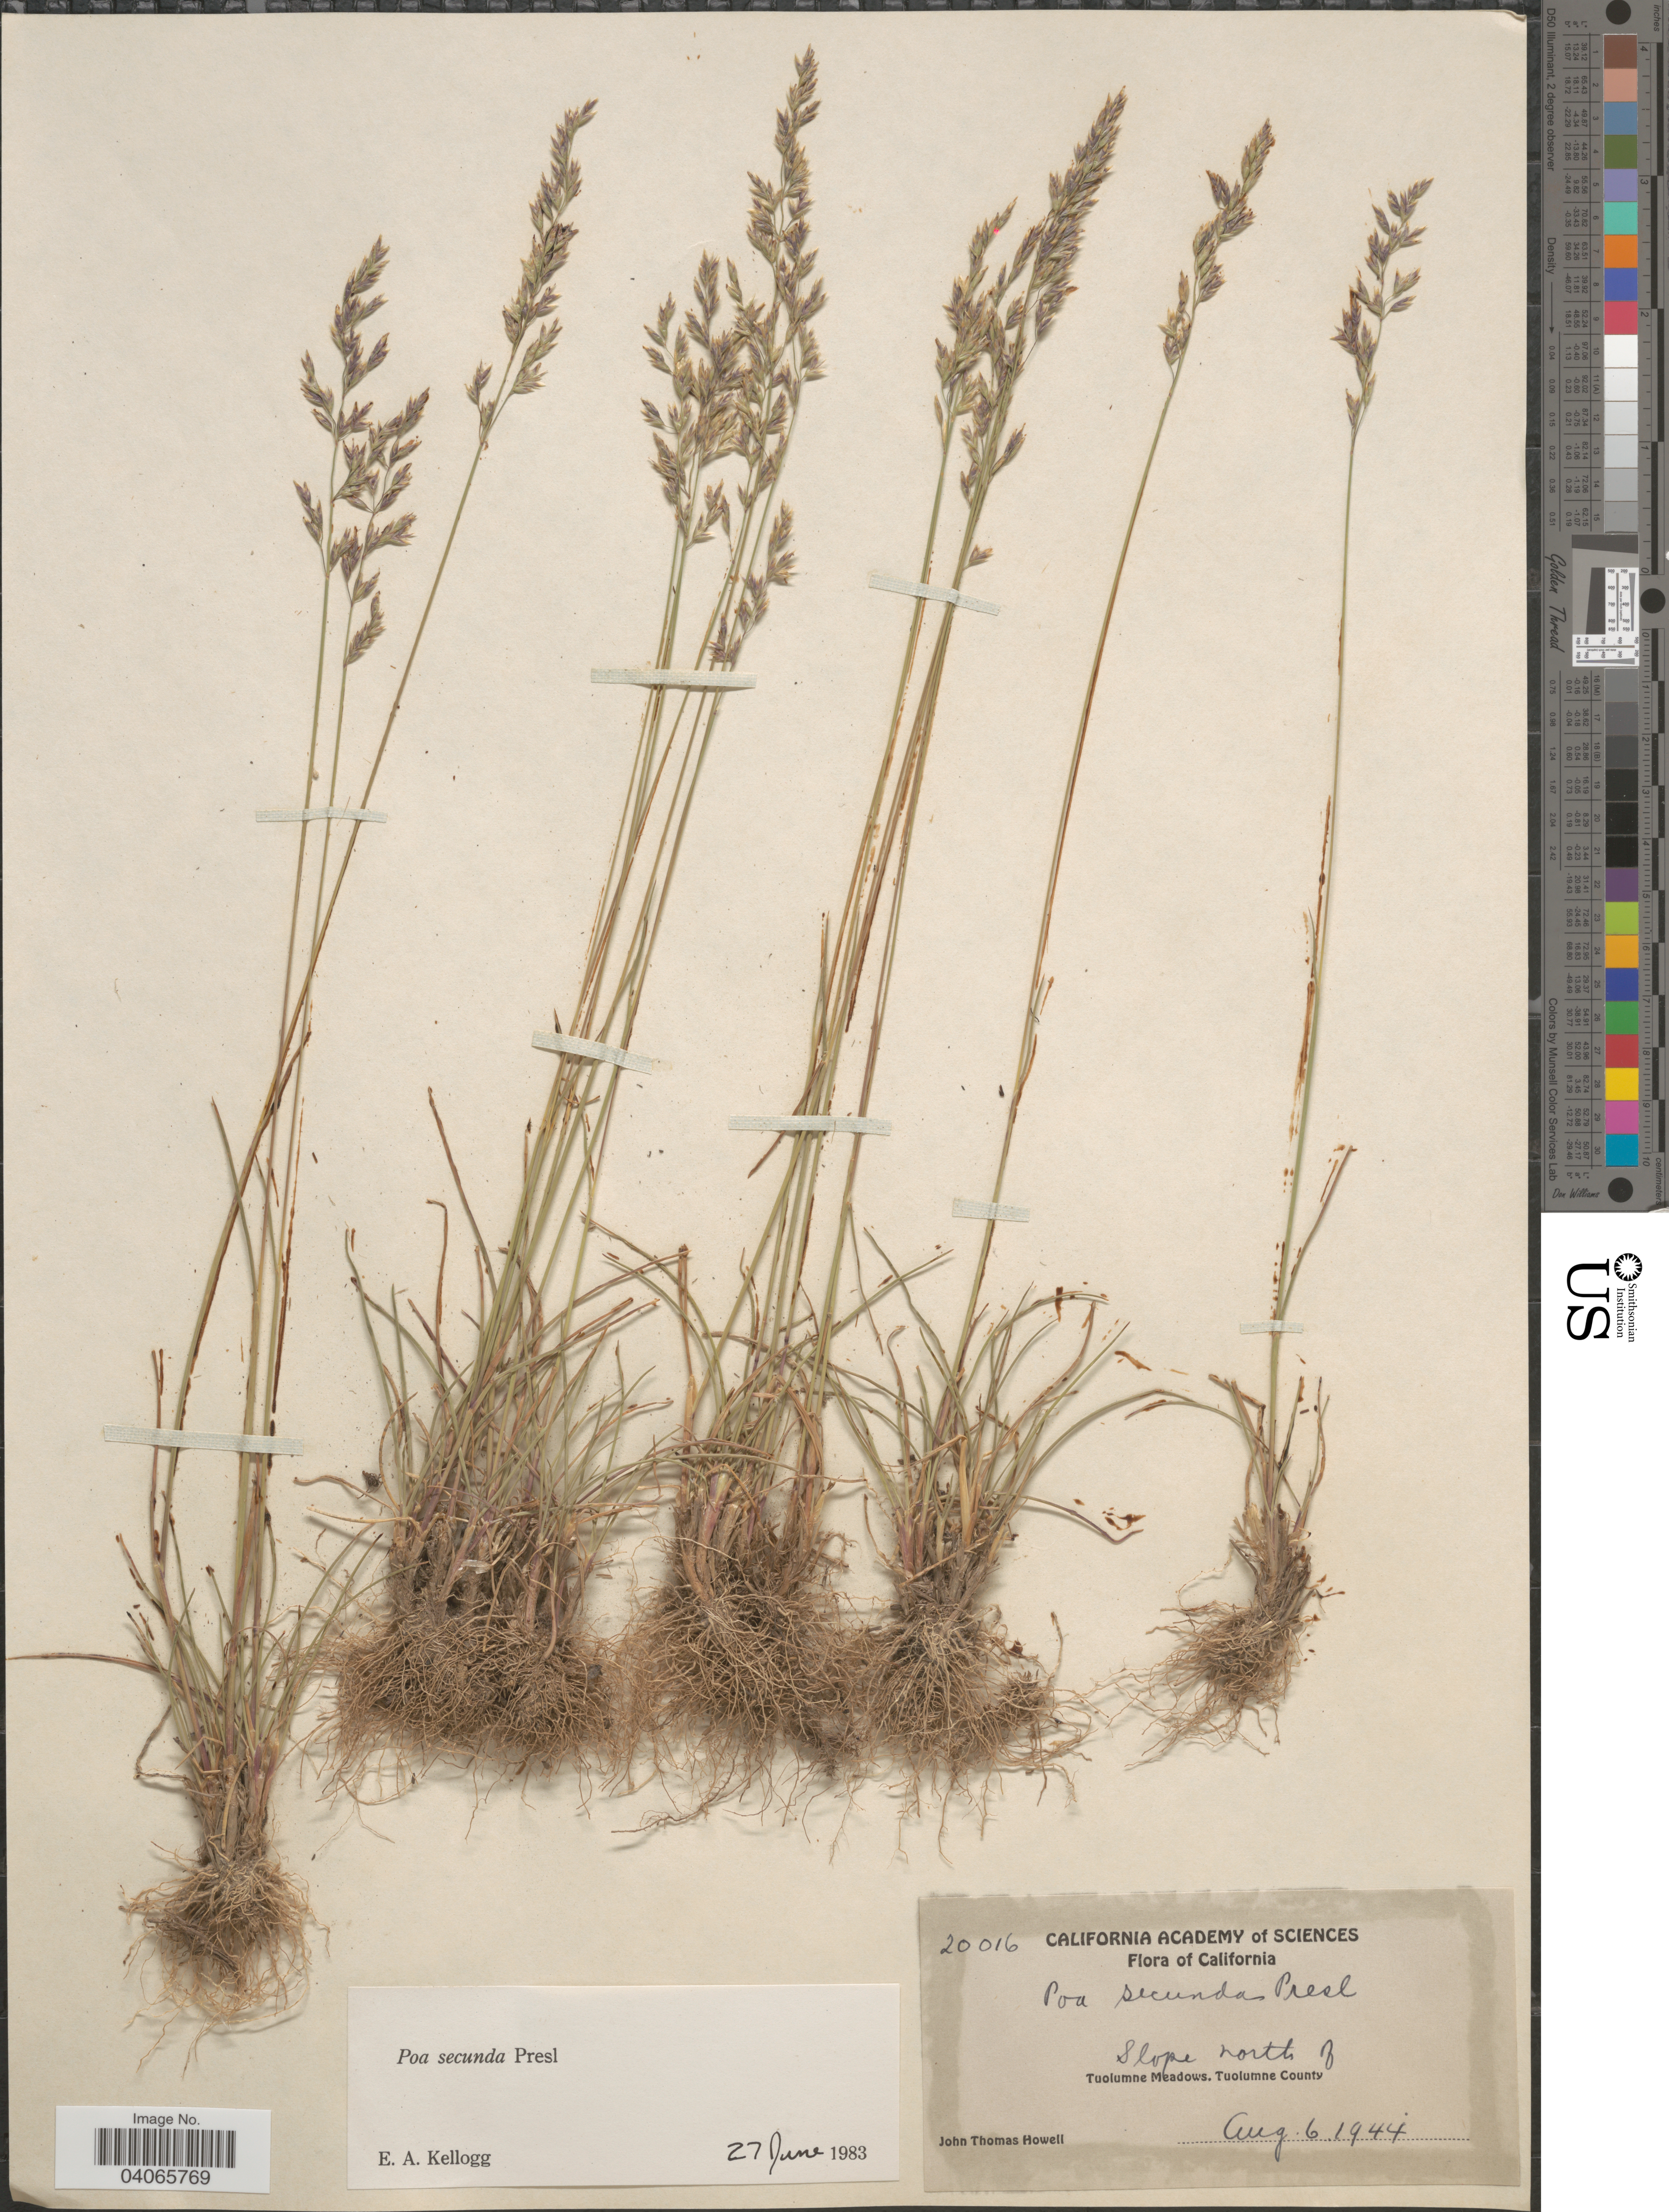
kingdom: Plantae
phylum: Tracheophyta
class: Liliopsida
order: Poales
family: Poaceae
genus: Poa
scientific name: Poa secunda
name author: J. Presl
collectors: J. T. Howell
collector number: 20016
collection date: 1944-08-06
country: United States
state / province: California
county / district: Tuolumne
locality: Slope north of Tuolumne Meadows, Tuolumne County.